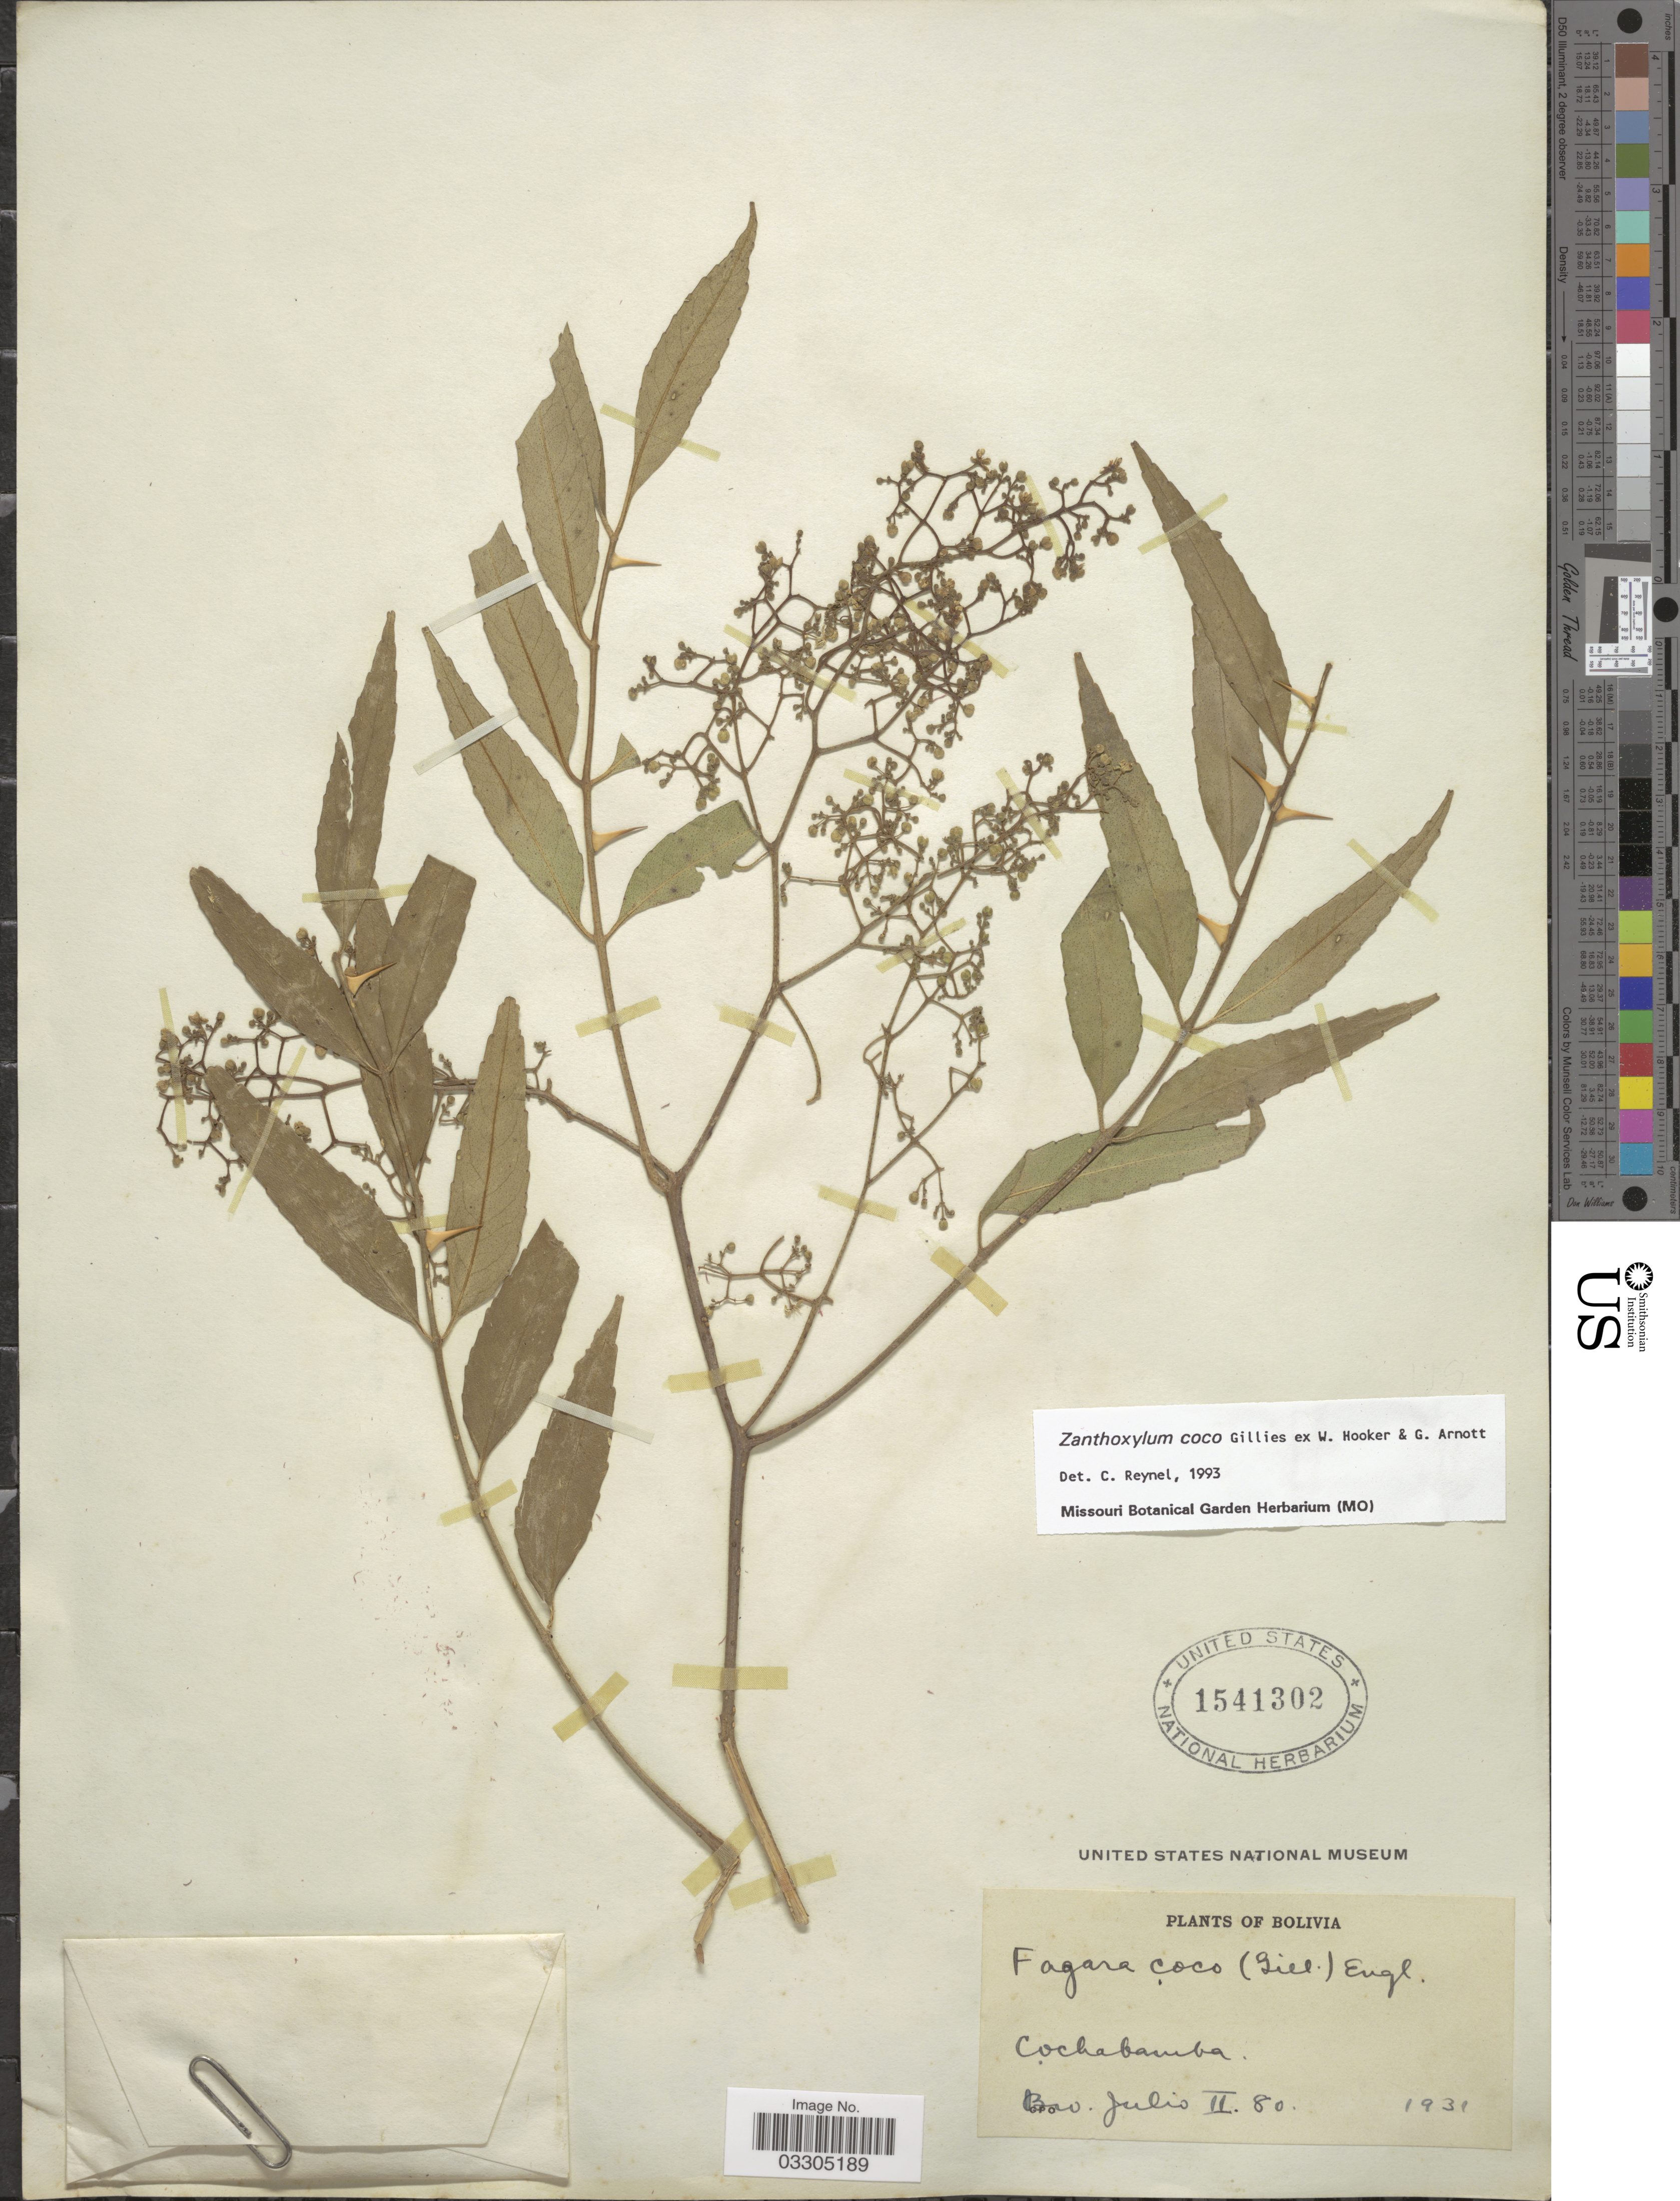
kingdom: Plantae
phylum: Tracheophyta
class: Magnoliopsida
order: Sapindales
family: Rutaceae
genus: Zanthoxylum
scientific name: Zanthoxylum coco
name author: Hook. & Arn.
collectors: Bro. Julio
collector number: II80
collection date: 1931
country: Bolivia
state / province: Cochabamba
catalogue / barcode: US 1541302